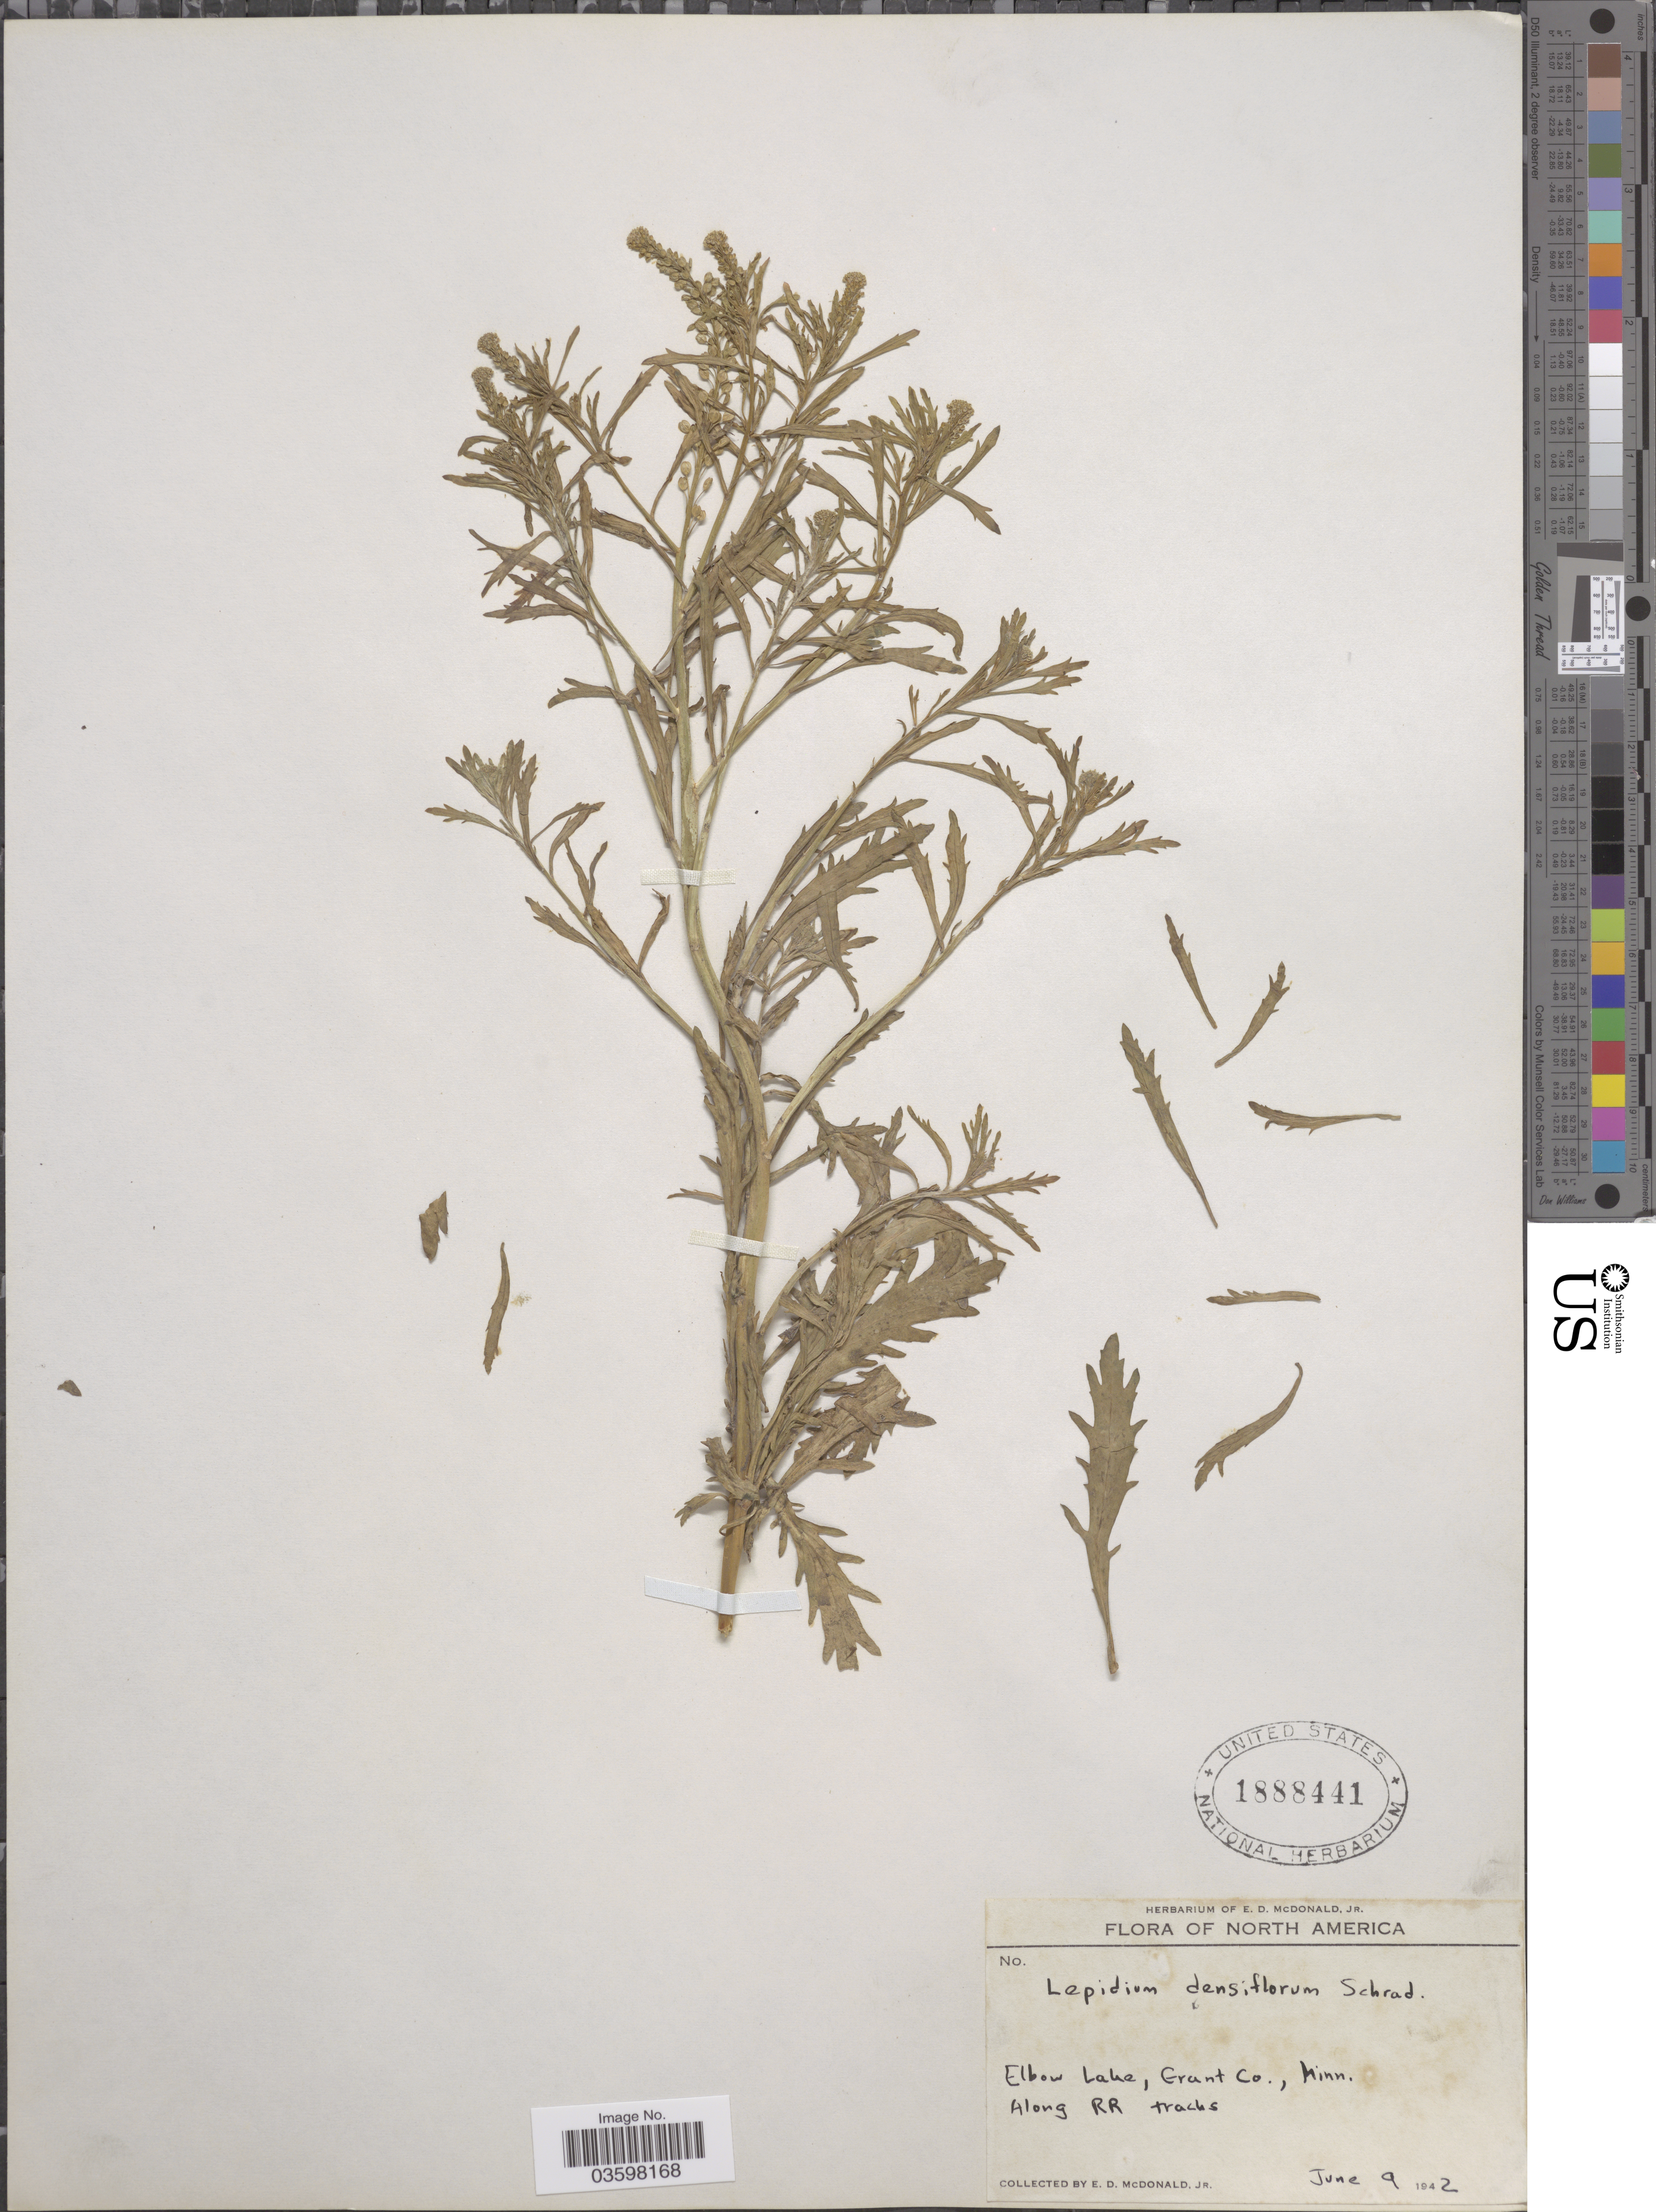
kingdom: Plantae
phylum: Tracheophyta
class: Magnoliopsida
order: Brassicales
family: Brassicaceae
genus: Lepidium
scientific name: Lepidium densiflorum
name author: Schrad.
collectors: E. D. McDonald Jr.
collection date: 1942-06-09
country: United States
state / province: Minnesota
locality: Elbow Lake, Grant Co. Along RR tracks.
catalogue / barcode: US 1888441